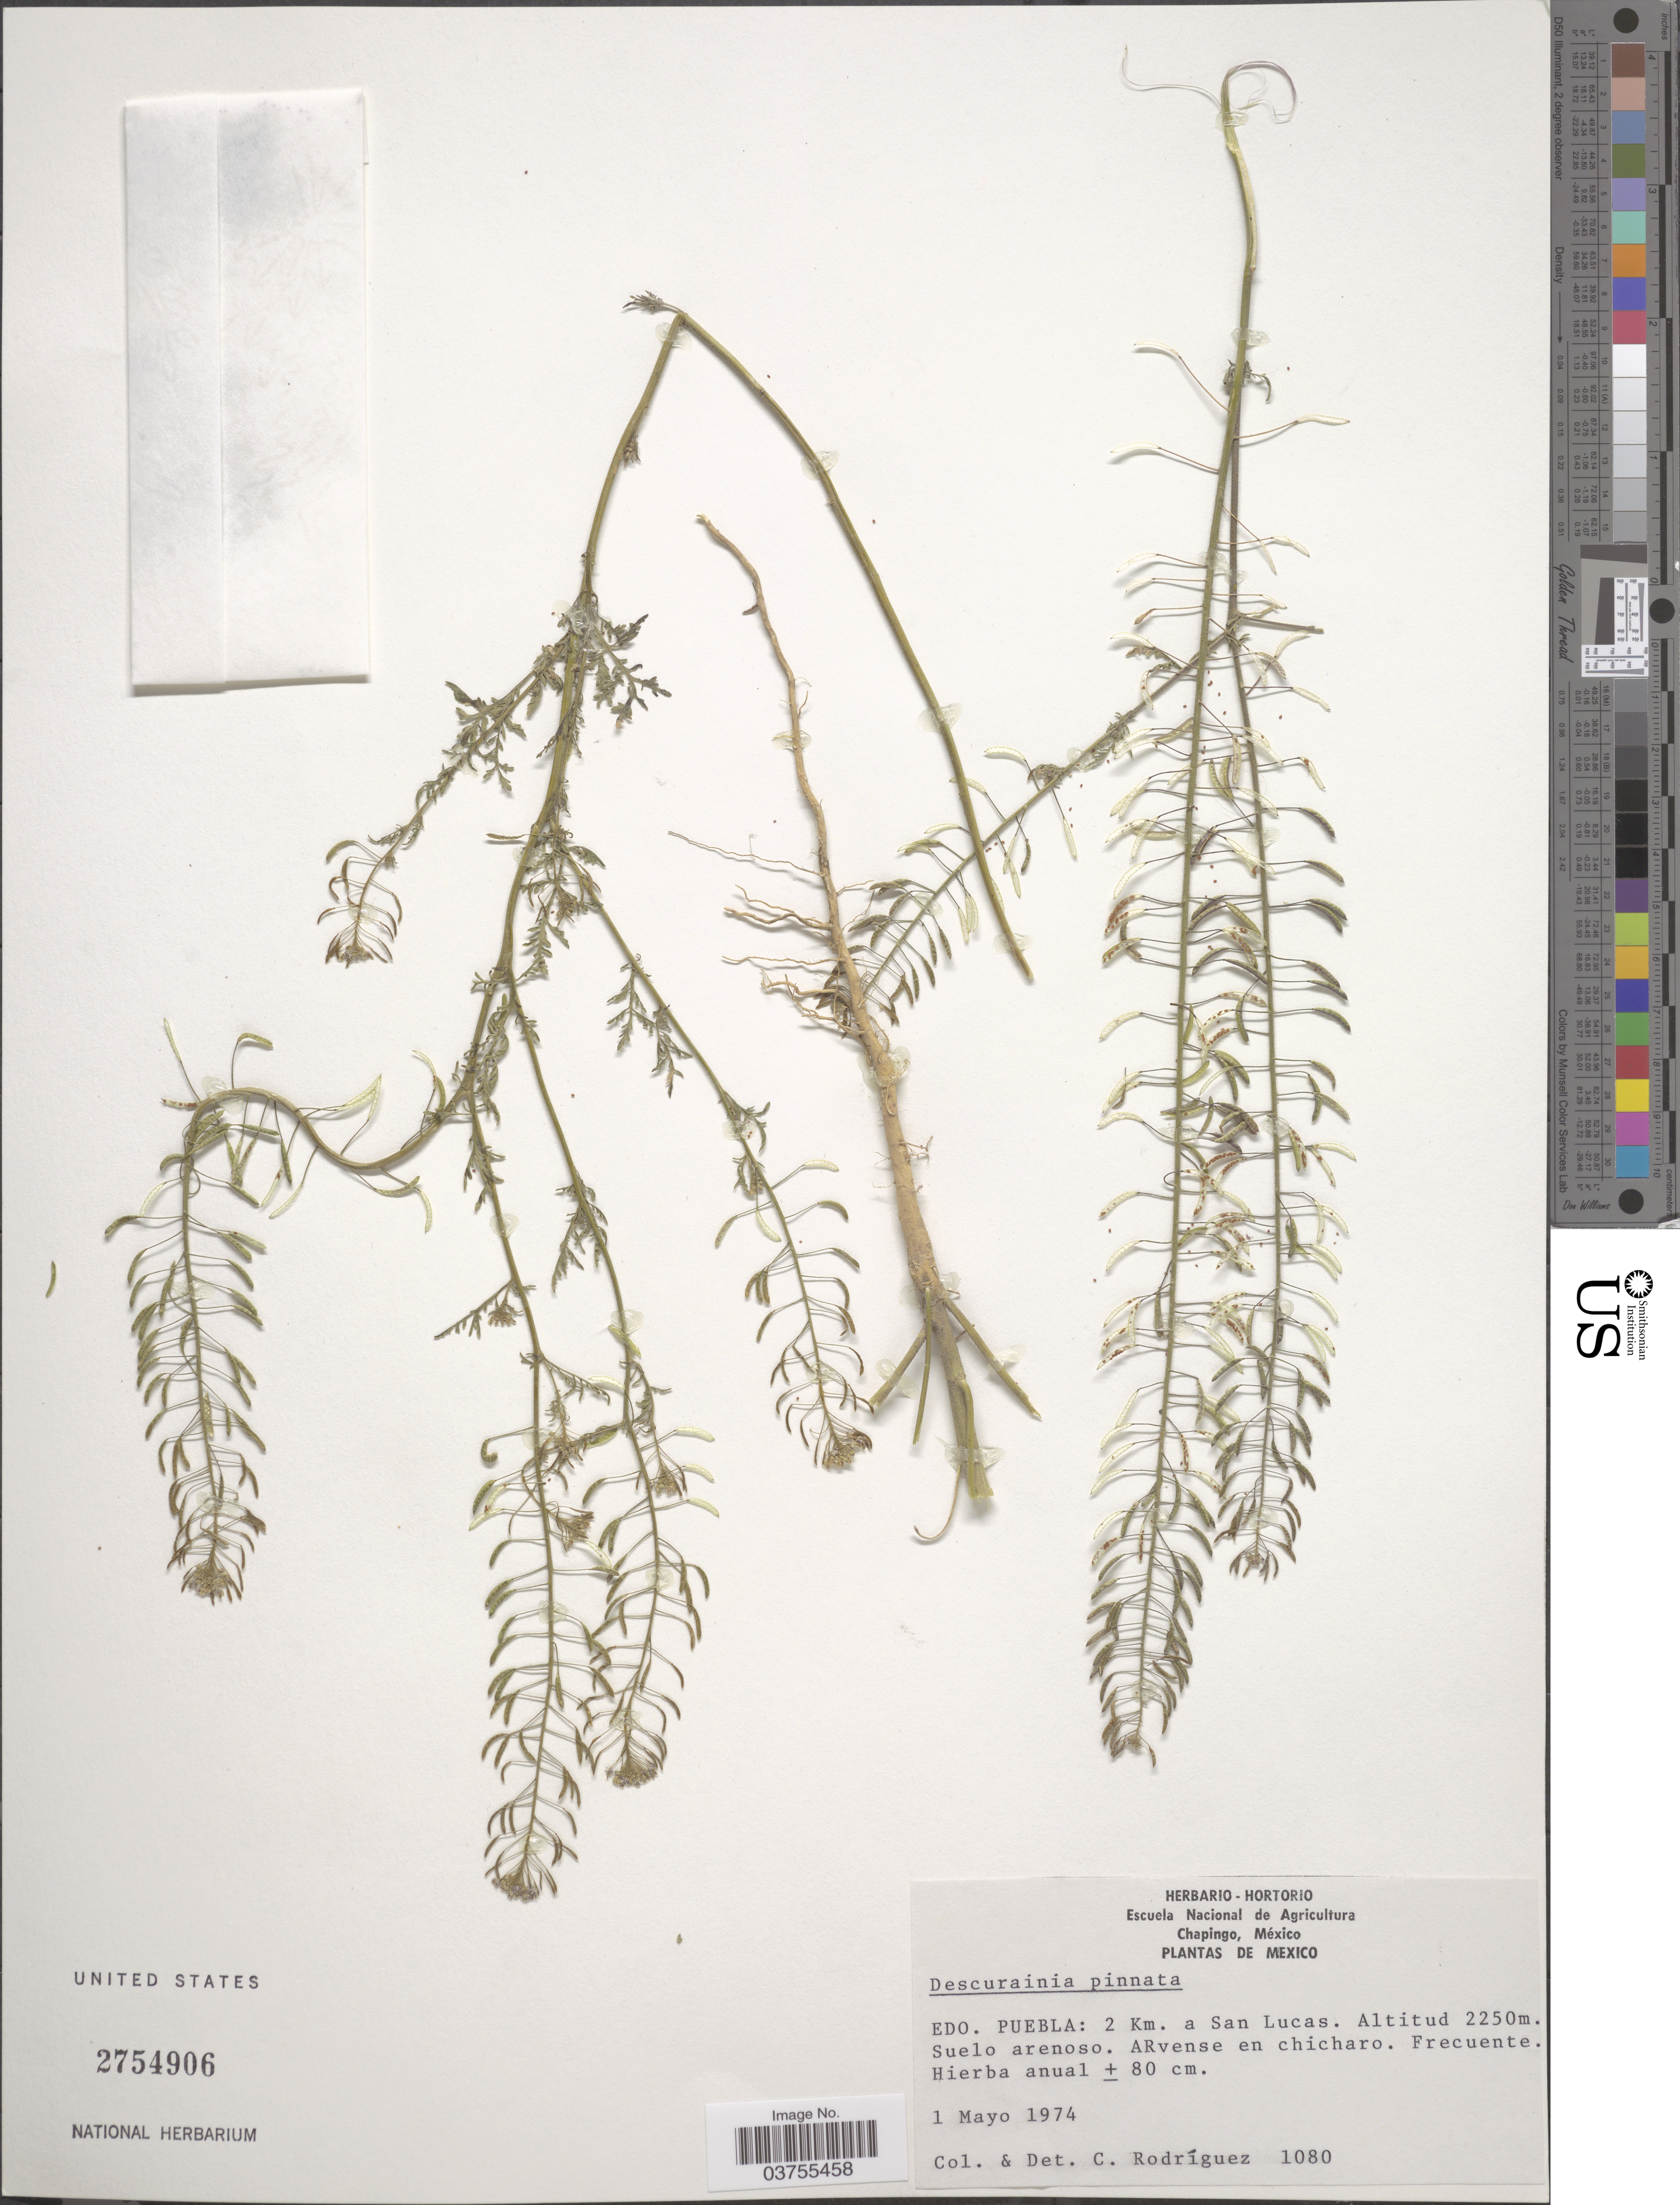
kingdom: Plantae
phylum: Tracheophyta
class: Magnoliopsida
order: Brassicales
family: Brassicaceae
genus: Descurainia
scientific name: Descurainia pinnata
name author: (Walter) Britton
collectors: C. Rodríguez-Flores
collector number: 1080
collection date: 1974-05-01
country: Mexico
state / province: Puebla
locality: Edo. Puebla: 2 Km. a San Lucas. Suelo arenoso.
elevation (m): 2250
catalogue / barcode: US 2754906